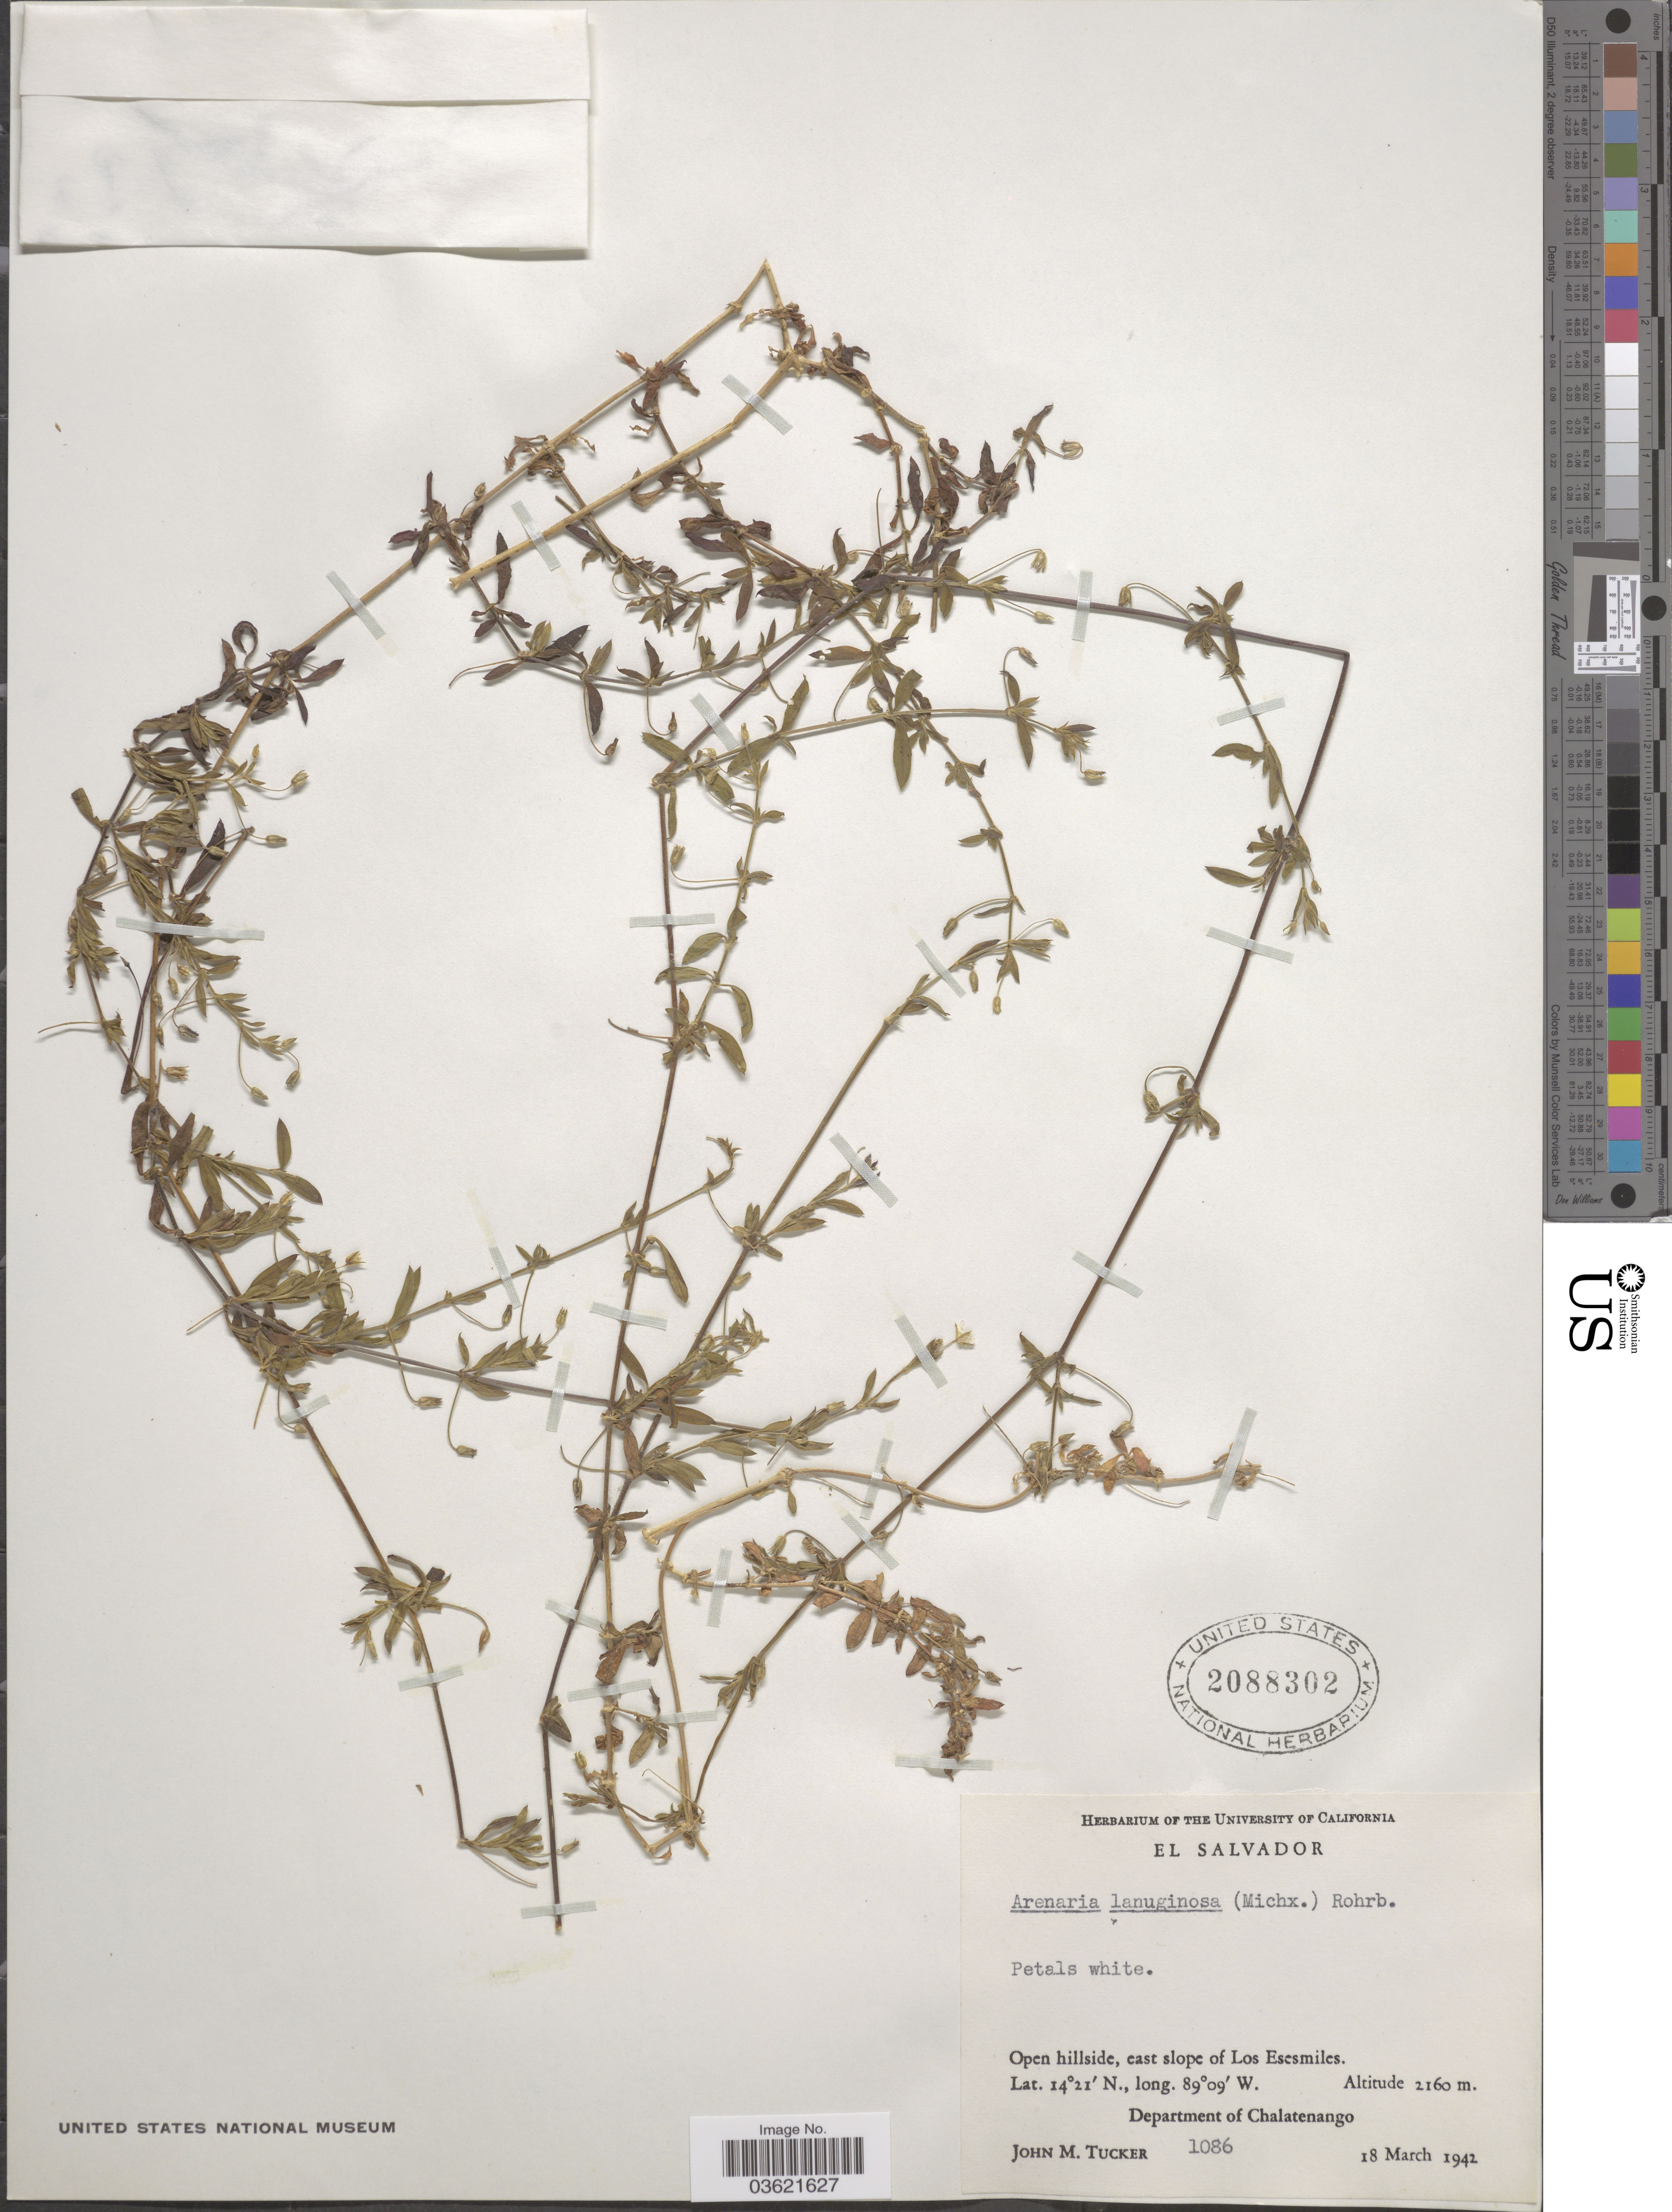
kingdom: Plantae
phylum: Tracheophyta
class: Magnoliopsida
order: Caryophyllales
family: Caryophyllaceae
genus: Arenaria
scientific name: Arenaria lanuginosa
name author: (Michx.) Rohrb.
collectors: J. M. Tucker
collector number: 1086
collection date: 1942-03-18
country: El Salvador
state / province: Chalatenango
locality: Open hillside, east slope of Los Esesmiles. Department of Chalatenango.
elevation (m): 2160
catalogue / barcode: US 2088302